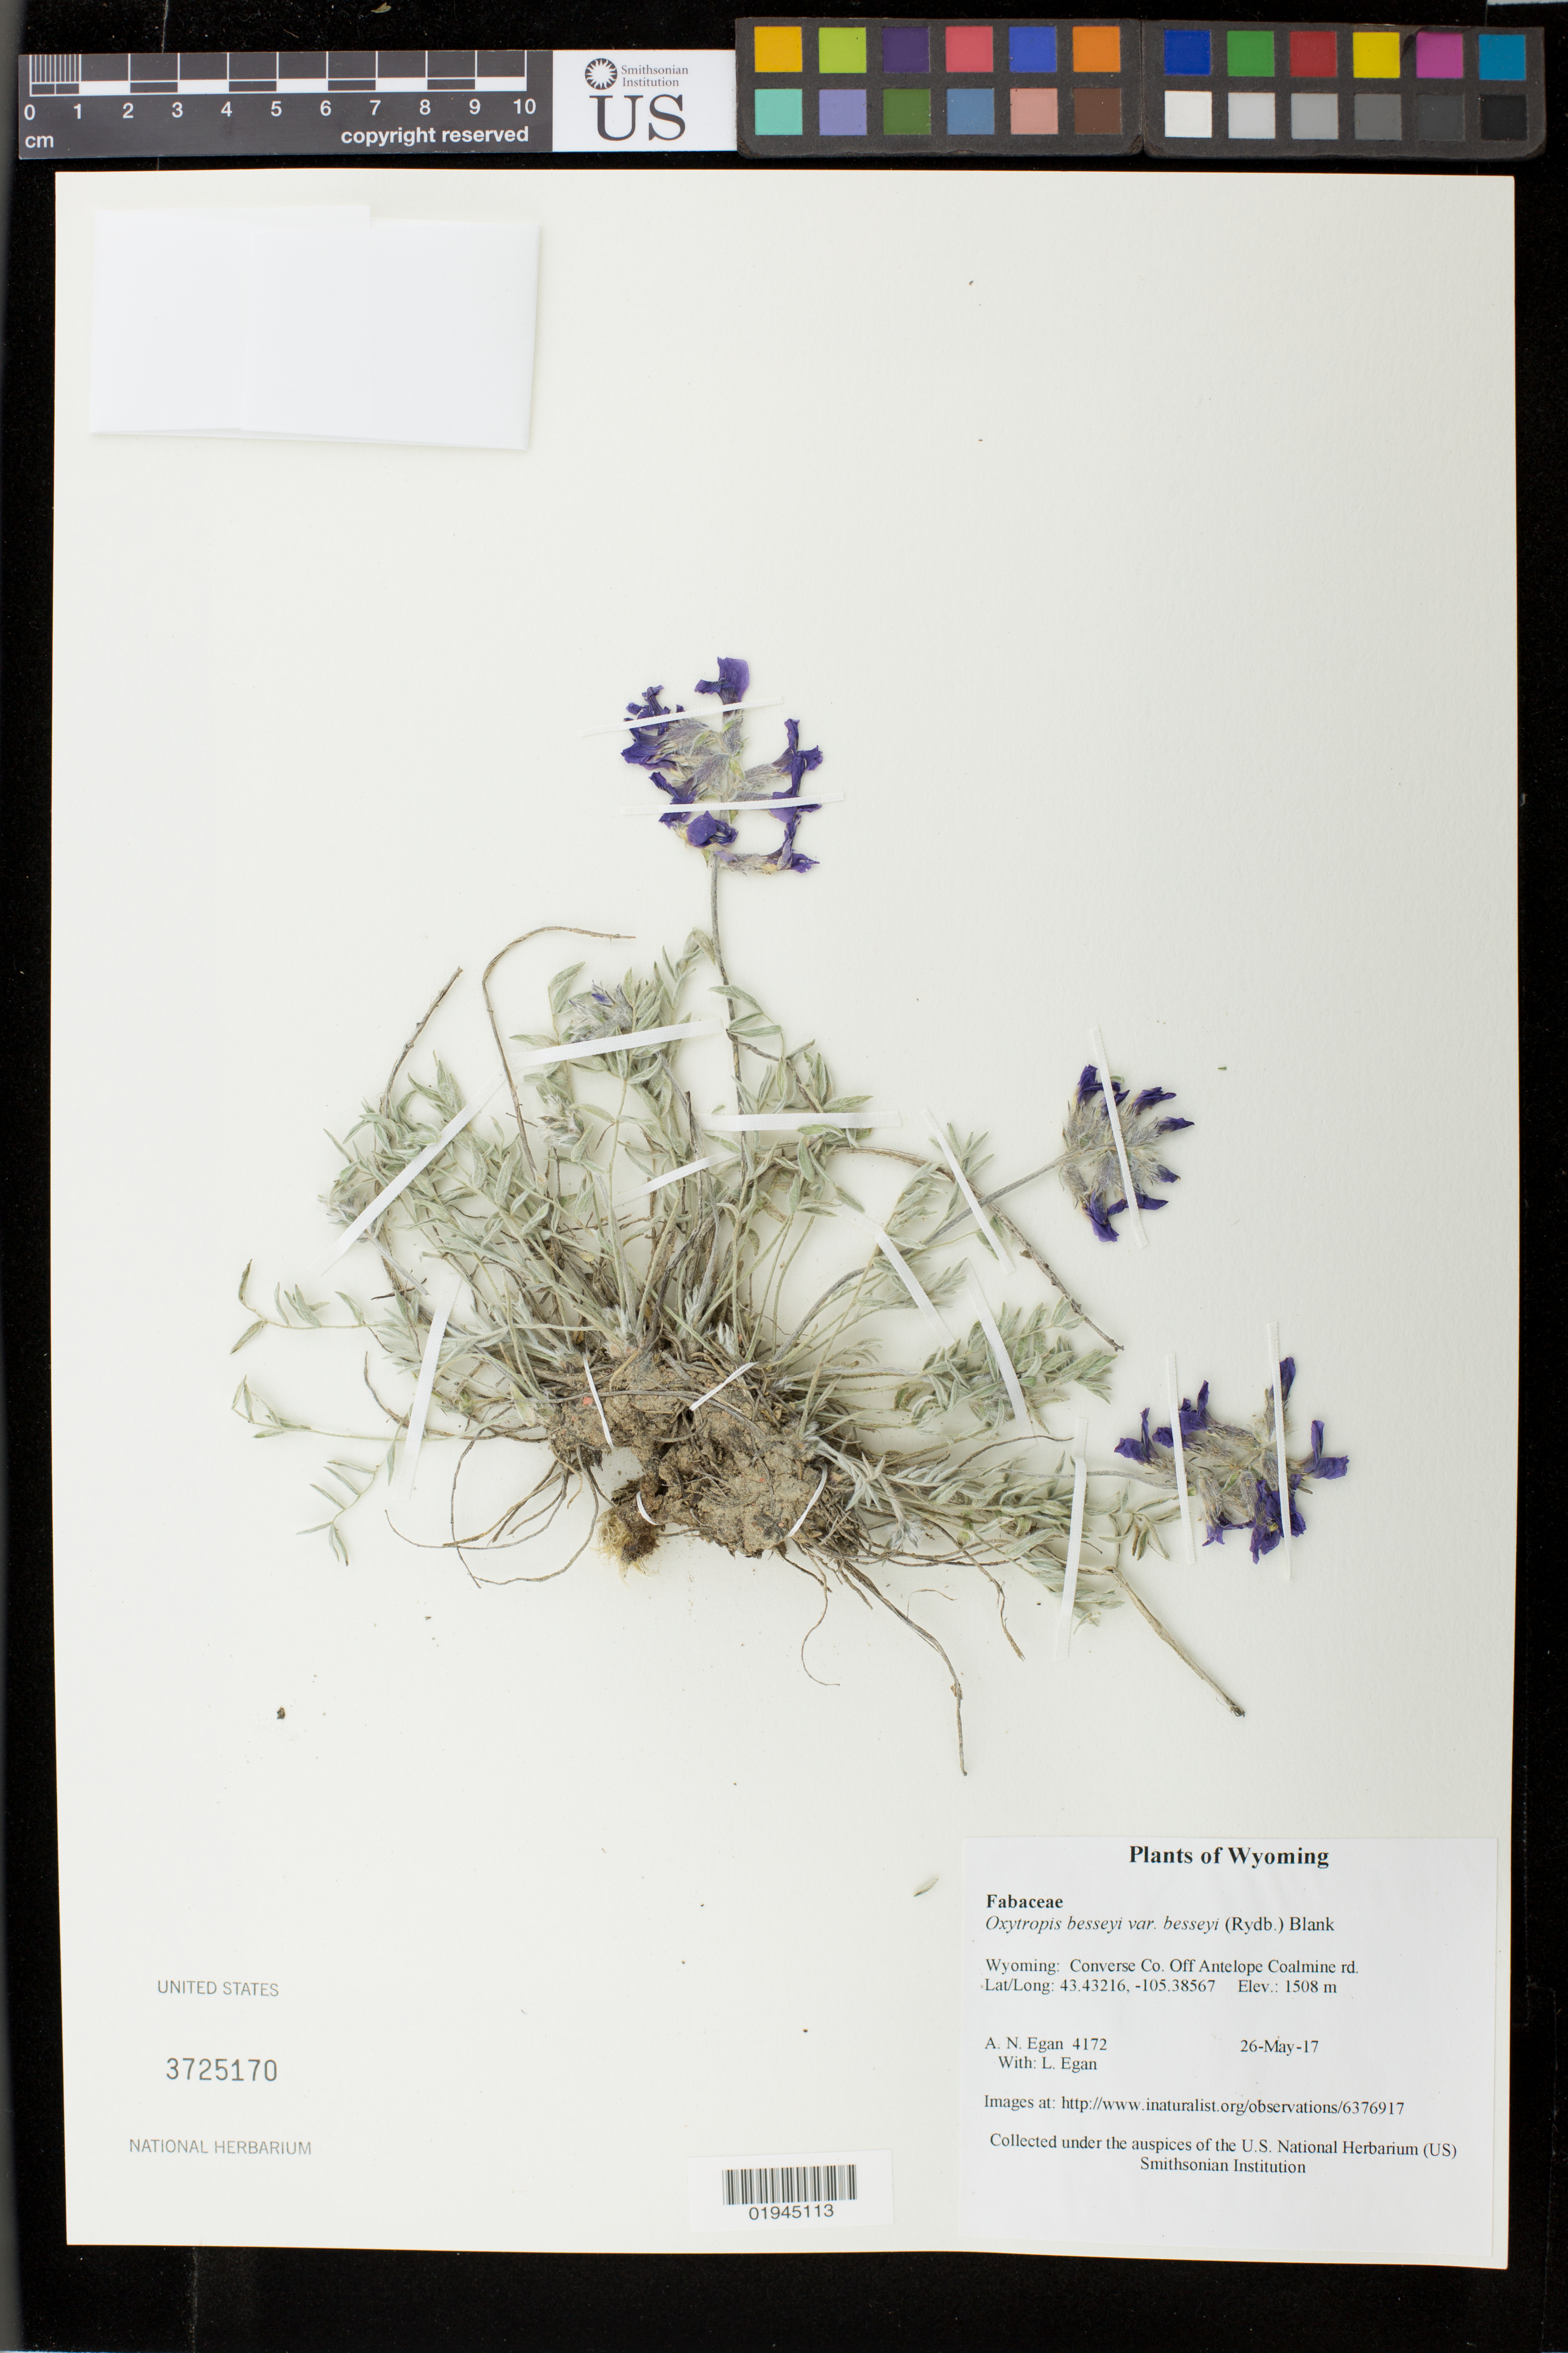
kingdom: Plantae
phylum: Tracheophyta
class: Magnoliopsida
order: Fabales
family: Fabaceae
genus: Oxytropis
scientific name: Oxytropis besseyi var. besseyi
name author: (Rydb.) Blank.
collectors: A. N. Egan & L. Egan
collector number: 4172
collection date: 2017-05-26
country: United States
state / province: Wyoming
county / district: Converse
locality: Off Antelope Coalmine rd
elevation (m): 1508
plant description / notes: http://www.inaturalist.org/observations/6376917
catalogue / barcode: US 3725170